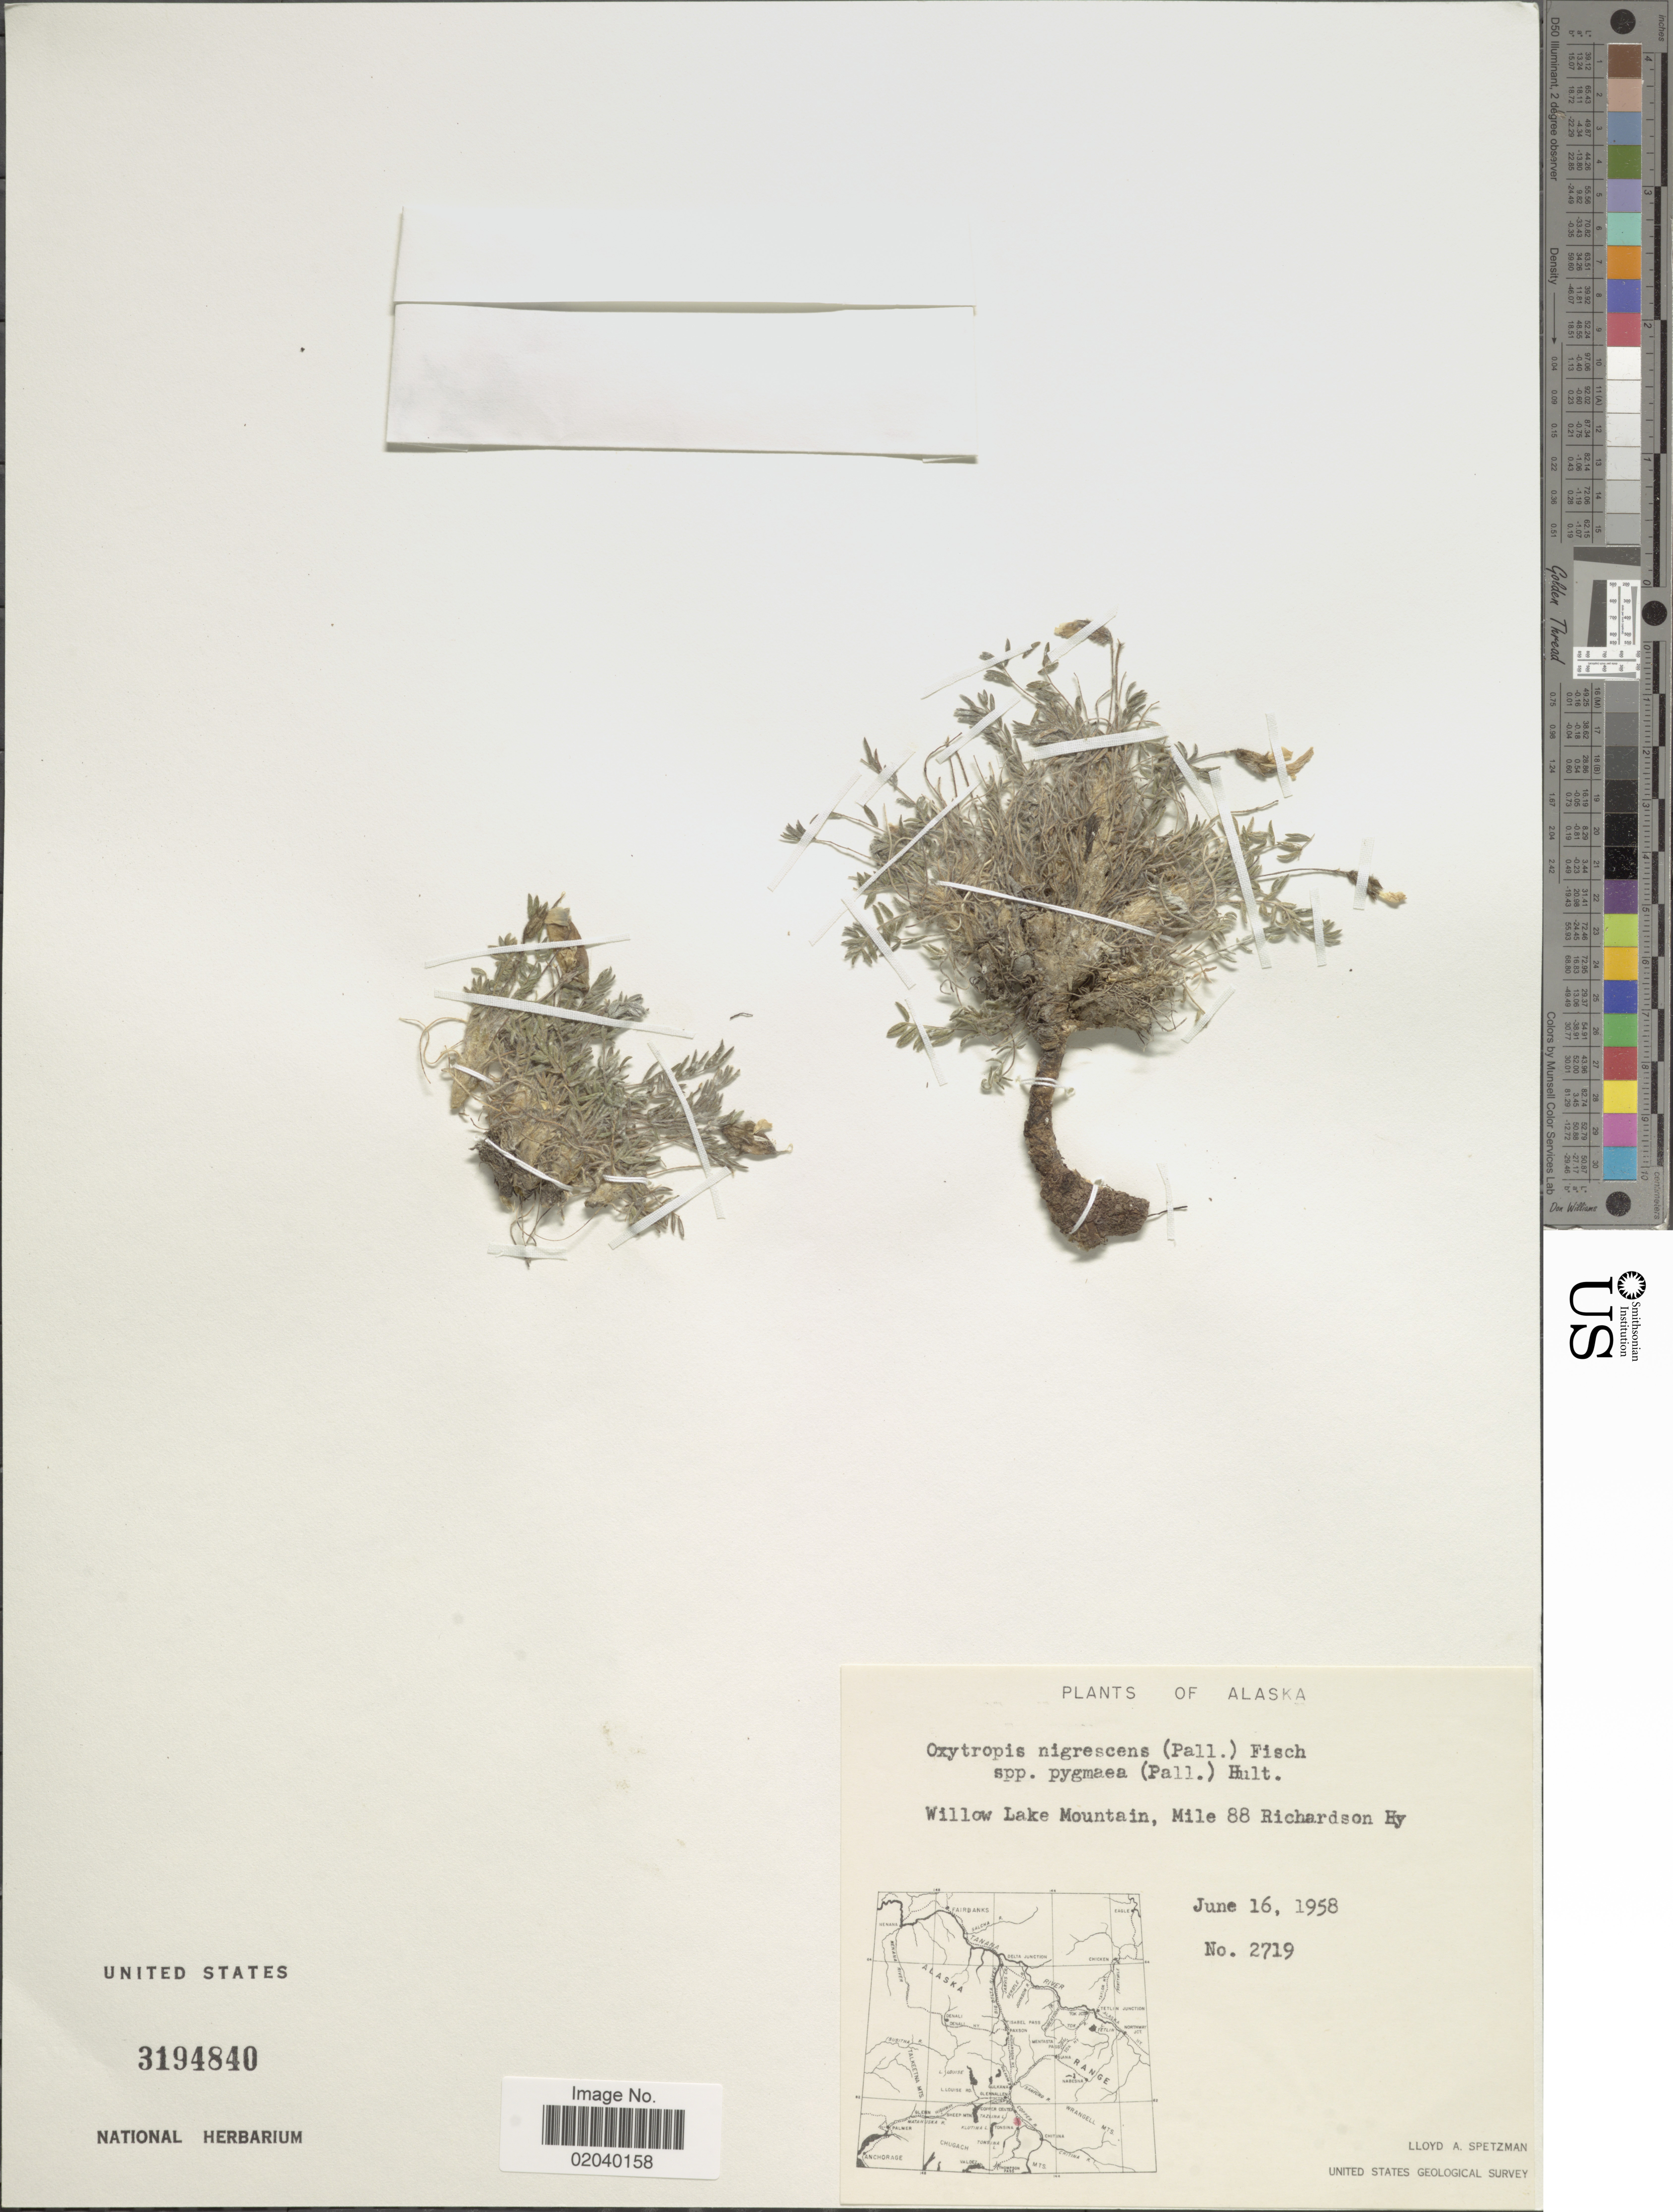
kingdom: Plantae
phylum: Tracheophyta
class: Magnoliopsida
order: Fabales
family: Fabaceae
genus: Oxytropis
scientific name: Oxytropis nigrescens subsp. pygmaea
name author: (Pall.) Hultén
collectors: L. Spetzman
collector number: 2719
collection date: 1958-06-16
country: United States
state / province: Alaska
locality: Willow Lake Mountain, Mile 88 Richardson Hy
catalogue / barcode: US 3194840